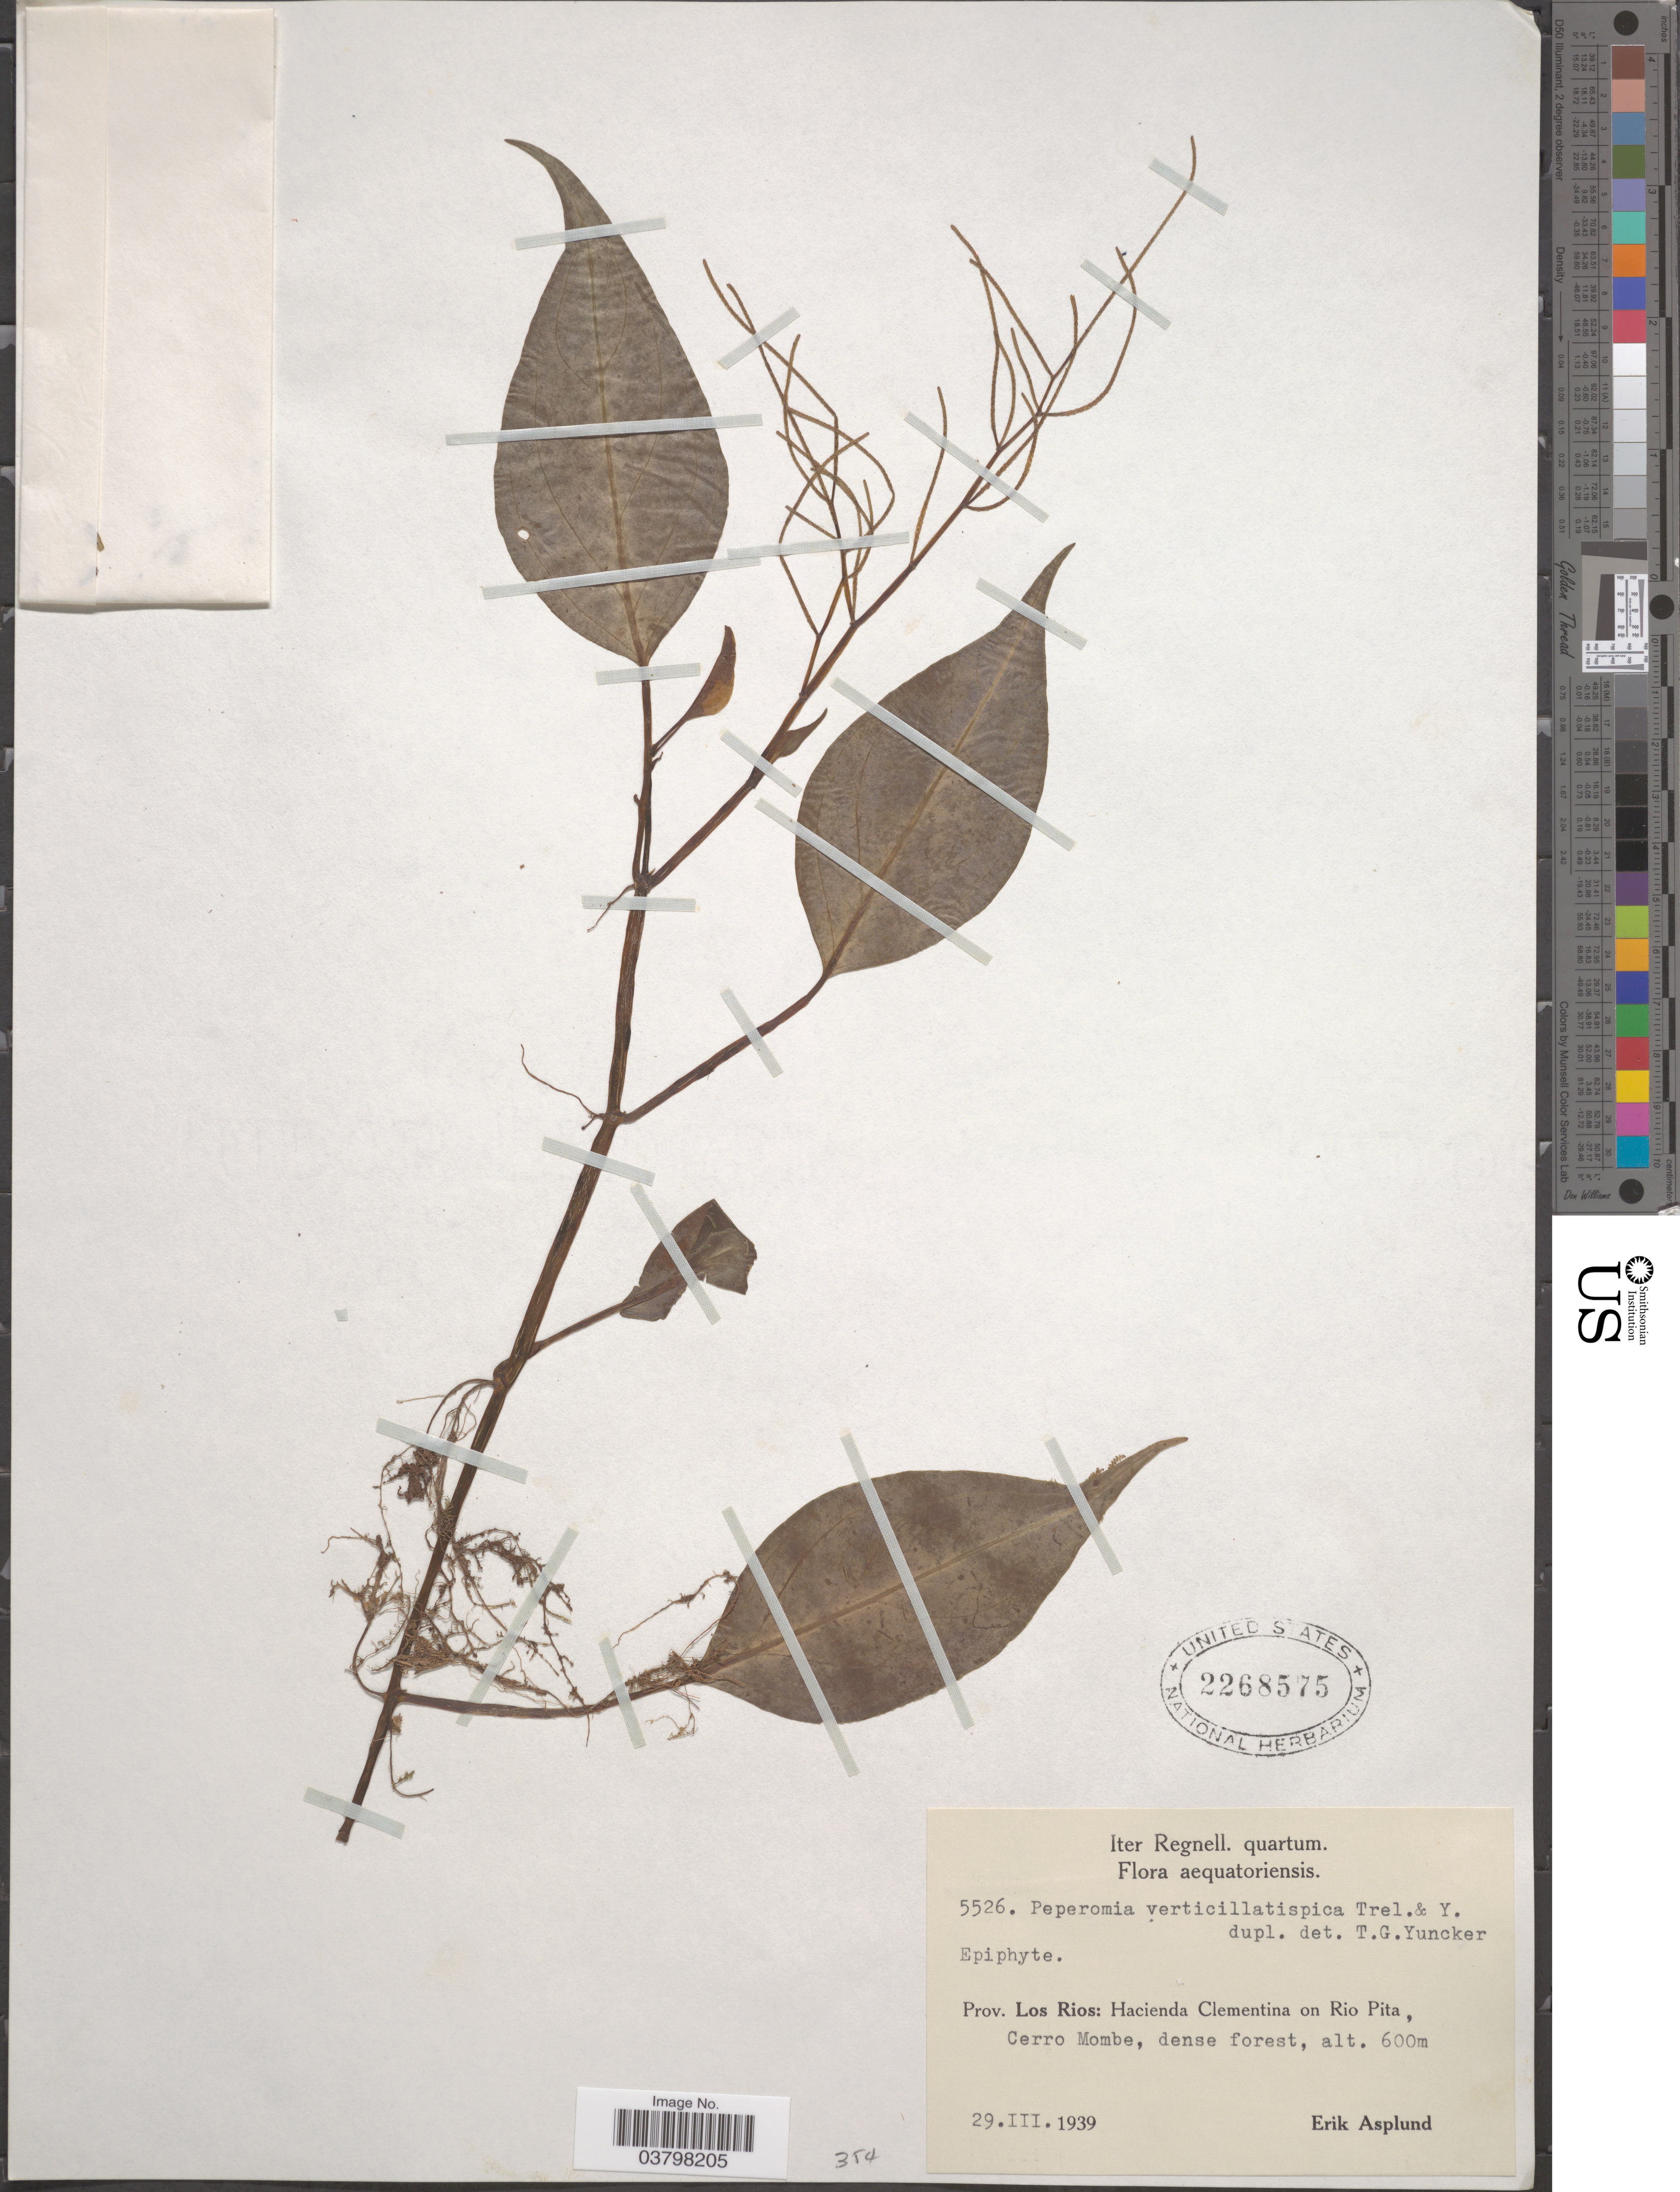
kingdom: Plantae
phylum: Tracheophyta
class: Magnoliopsida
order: Piperales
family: Piperaceae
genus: Peperomia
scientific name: Peperomia pyramidata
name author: Sodiro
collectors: E. Asplund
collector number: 5526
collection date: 1939-03-29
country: Ecuador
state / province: Los Ríos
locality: Hacienda Clementina on Rio Pita, Cerro Mombe.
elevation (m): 600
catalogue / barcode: US 2268575